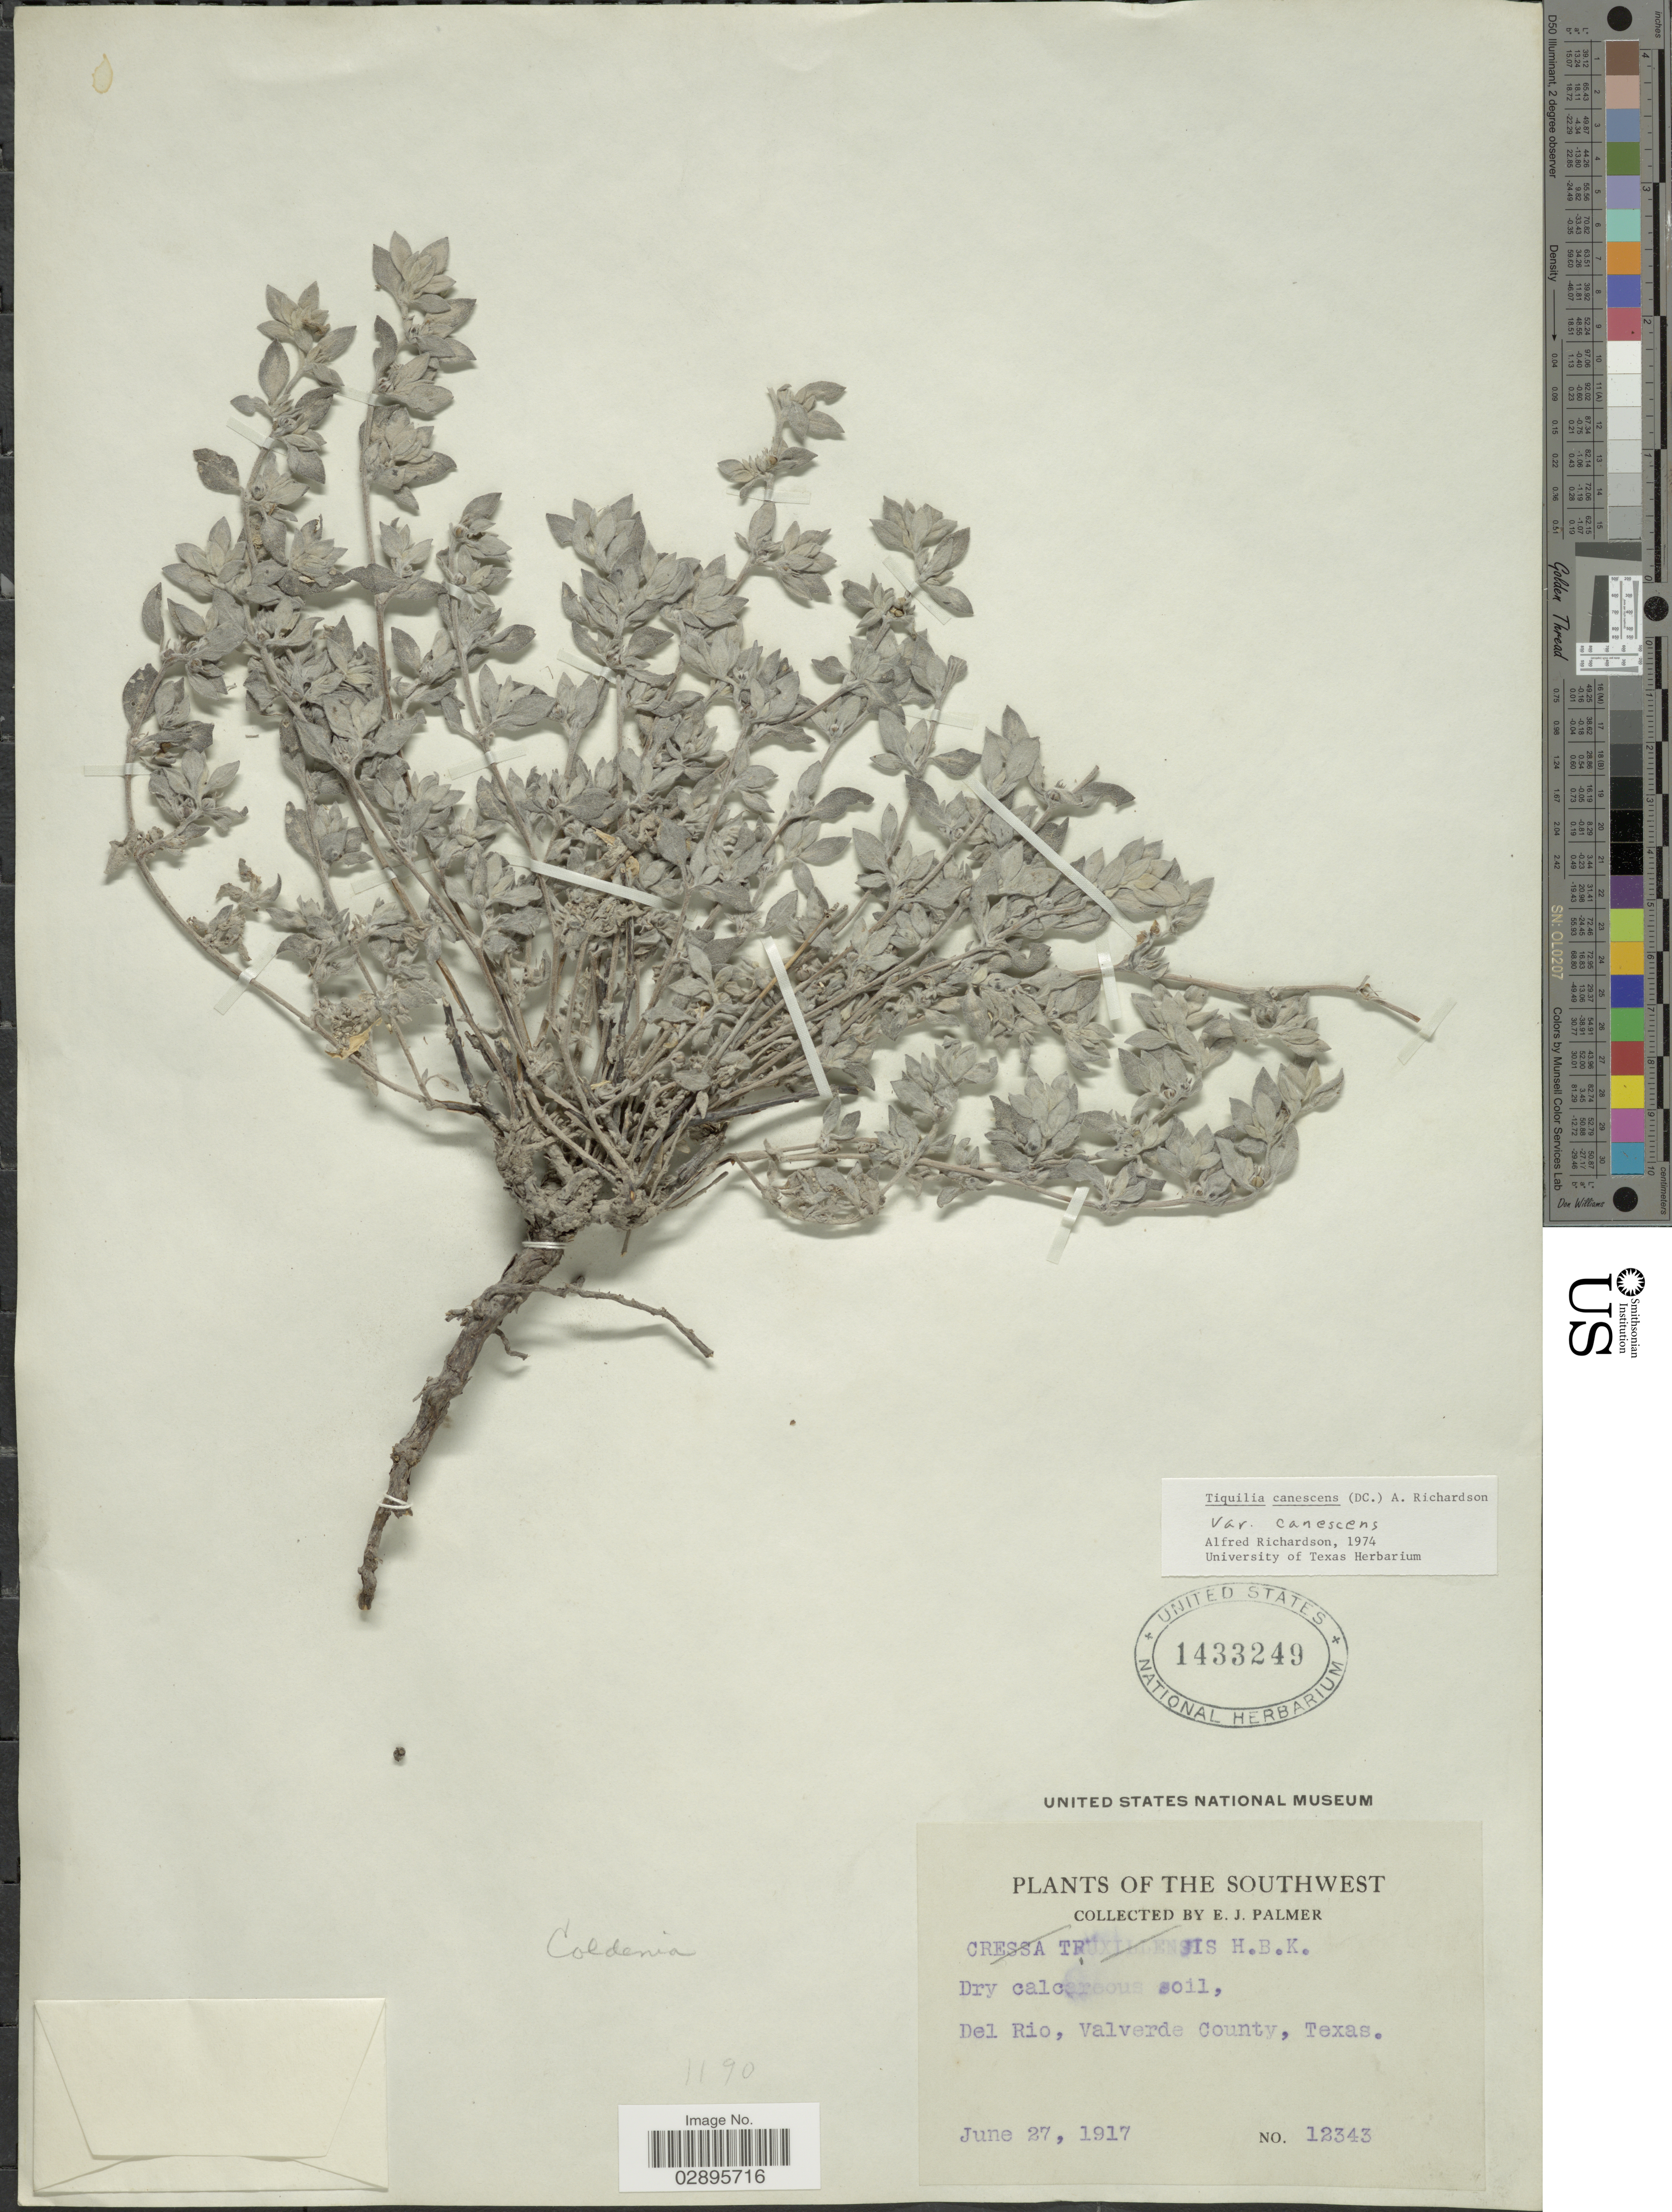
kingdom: Plantae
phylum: Tracheophyta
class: Magnoliopsida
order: Boraginales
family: Ehretiaceae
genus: Tiquilia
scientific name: Tiquilia canescens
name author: (DC.) A.T. Richardson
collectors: E. J. Palmer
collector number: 12343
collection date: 1917-06-27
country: United States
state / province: Texas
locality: Southwest. Del Rio, Valverde County.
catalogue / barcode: US 1433249